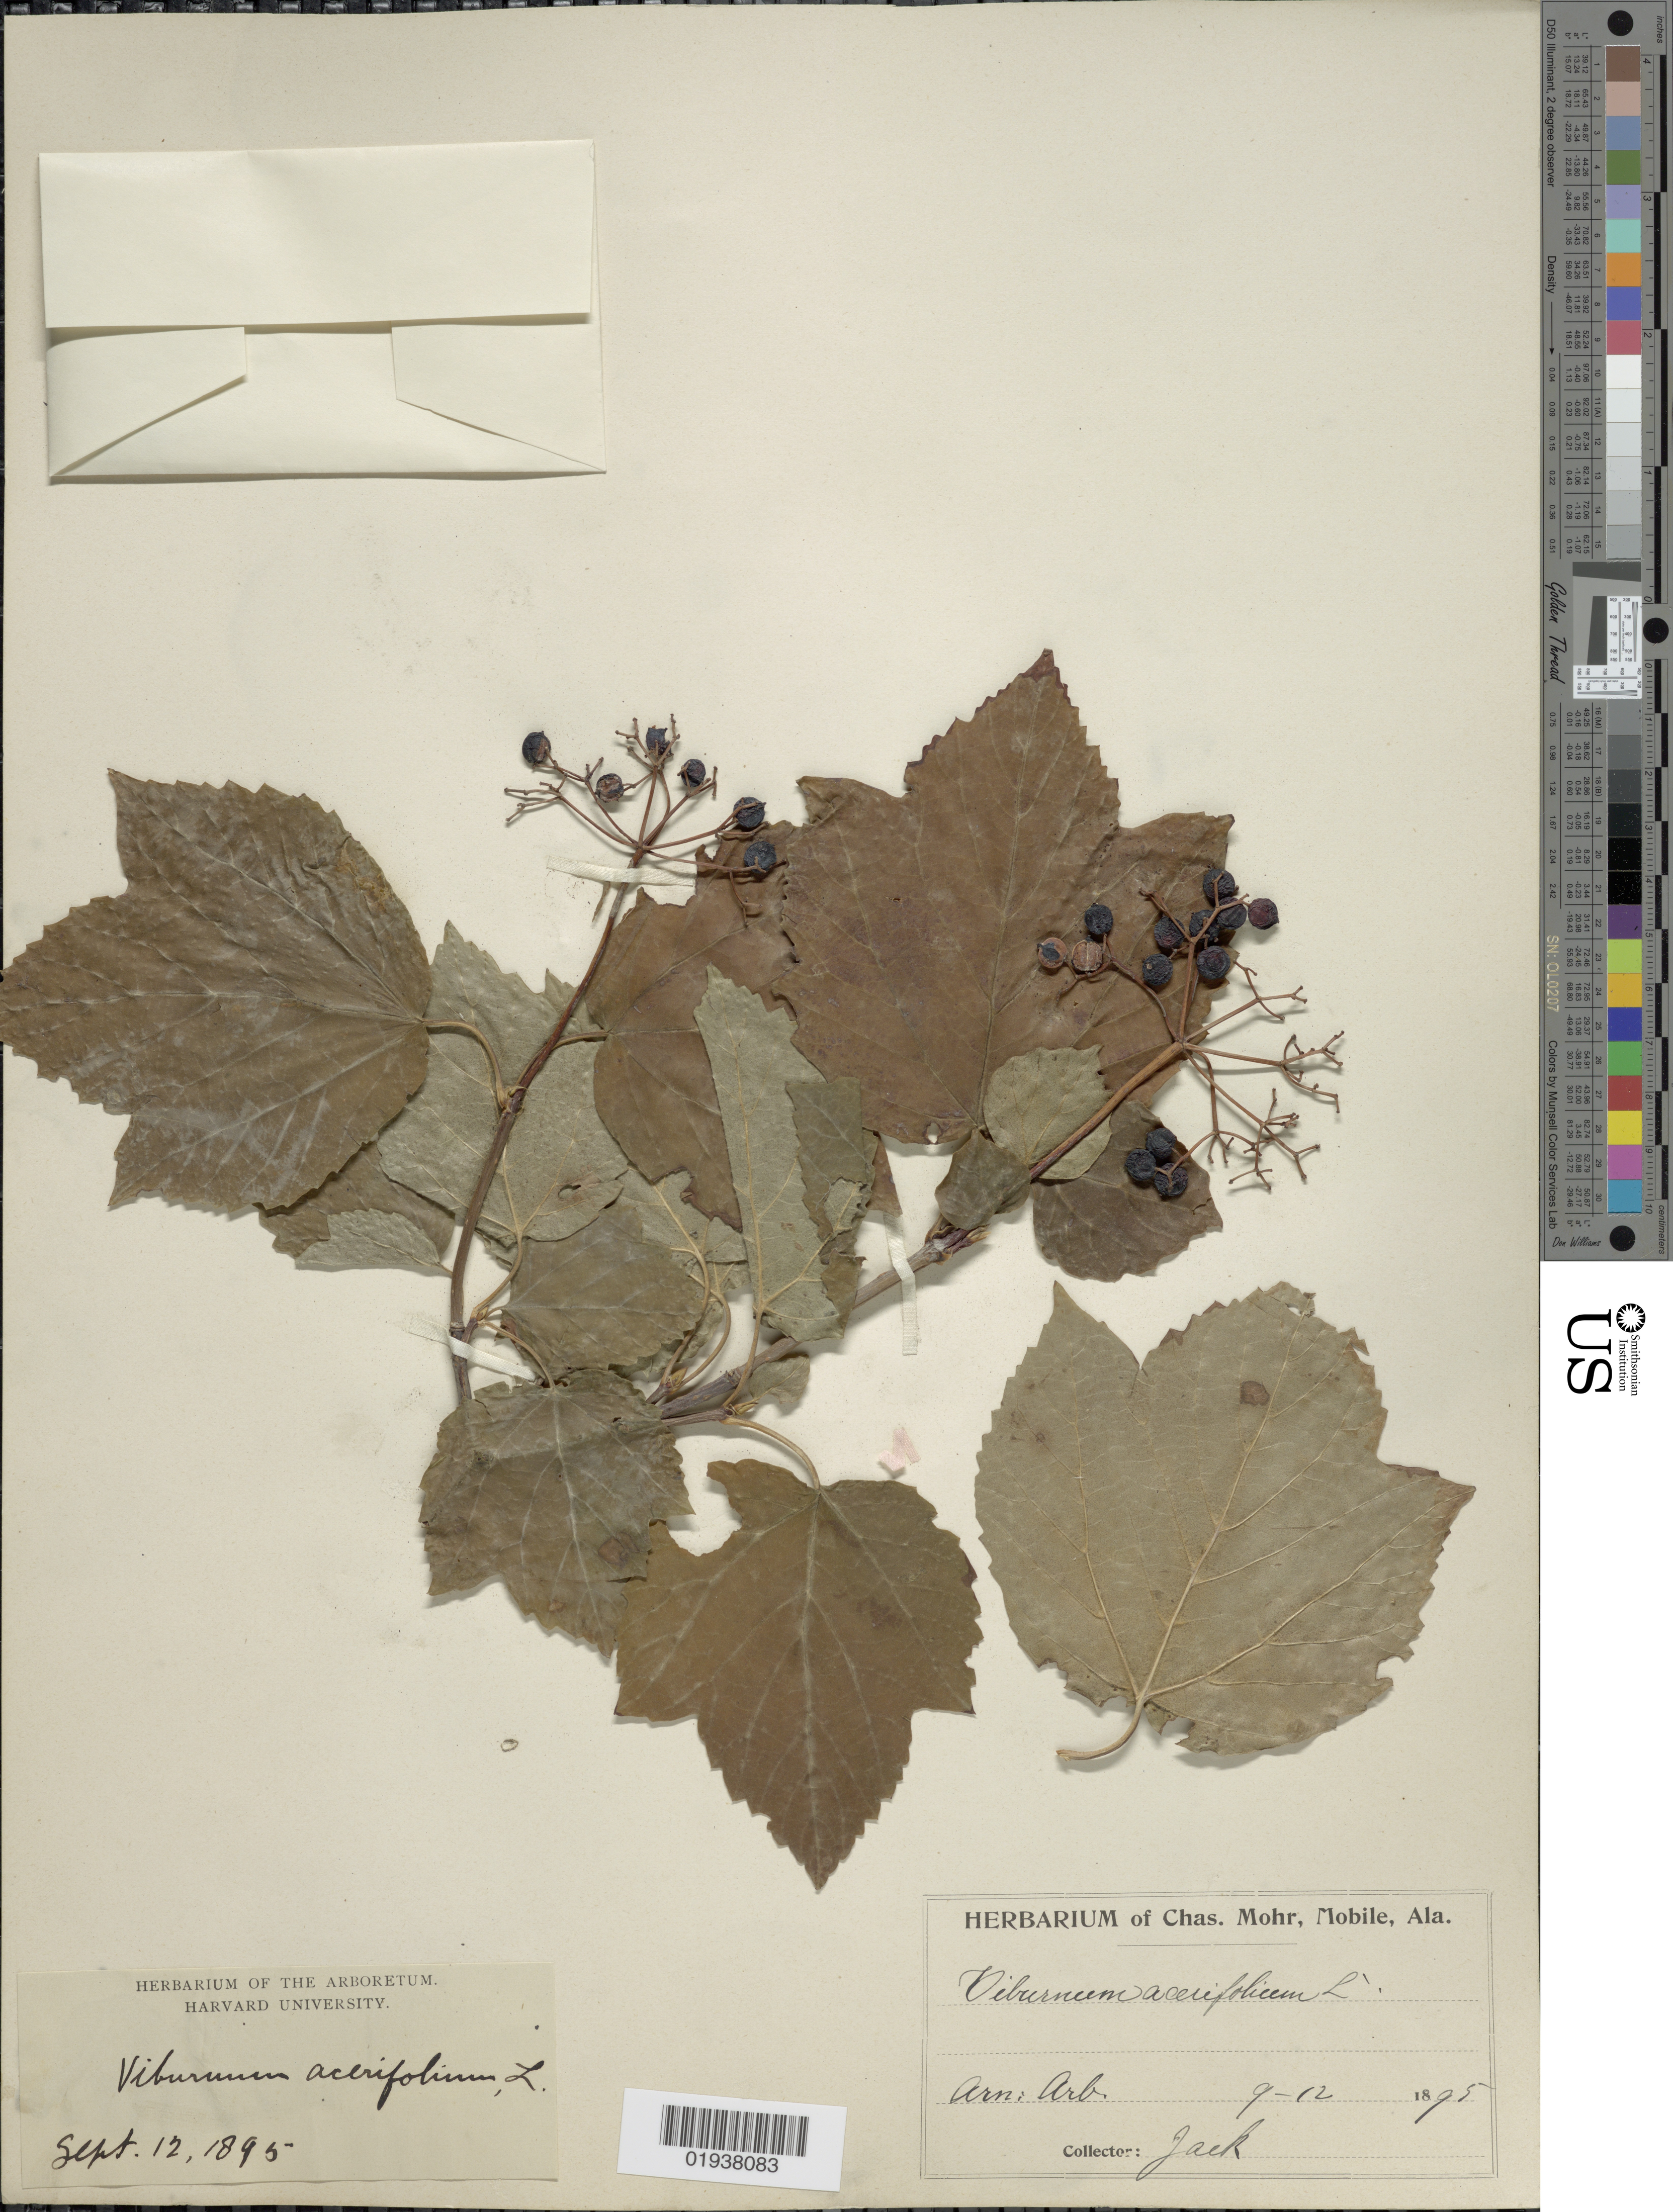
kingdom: Plantae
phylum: Tracheophyta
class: Magnoliopsida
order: Dipsacales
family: Viburnaceae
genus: Viburnum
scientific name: Viburnum acerifolium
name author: L.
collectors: Jack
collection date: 1895-09-12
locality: Arn: Arboretum